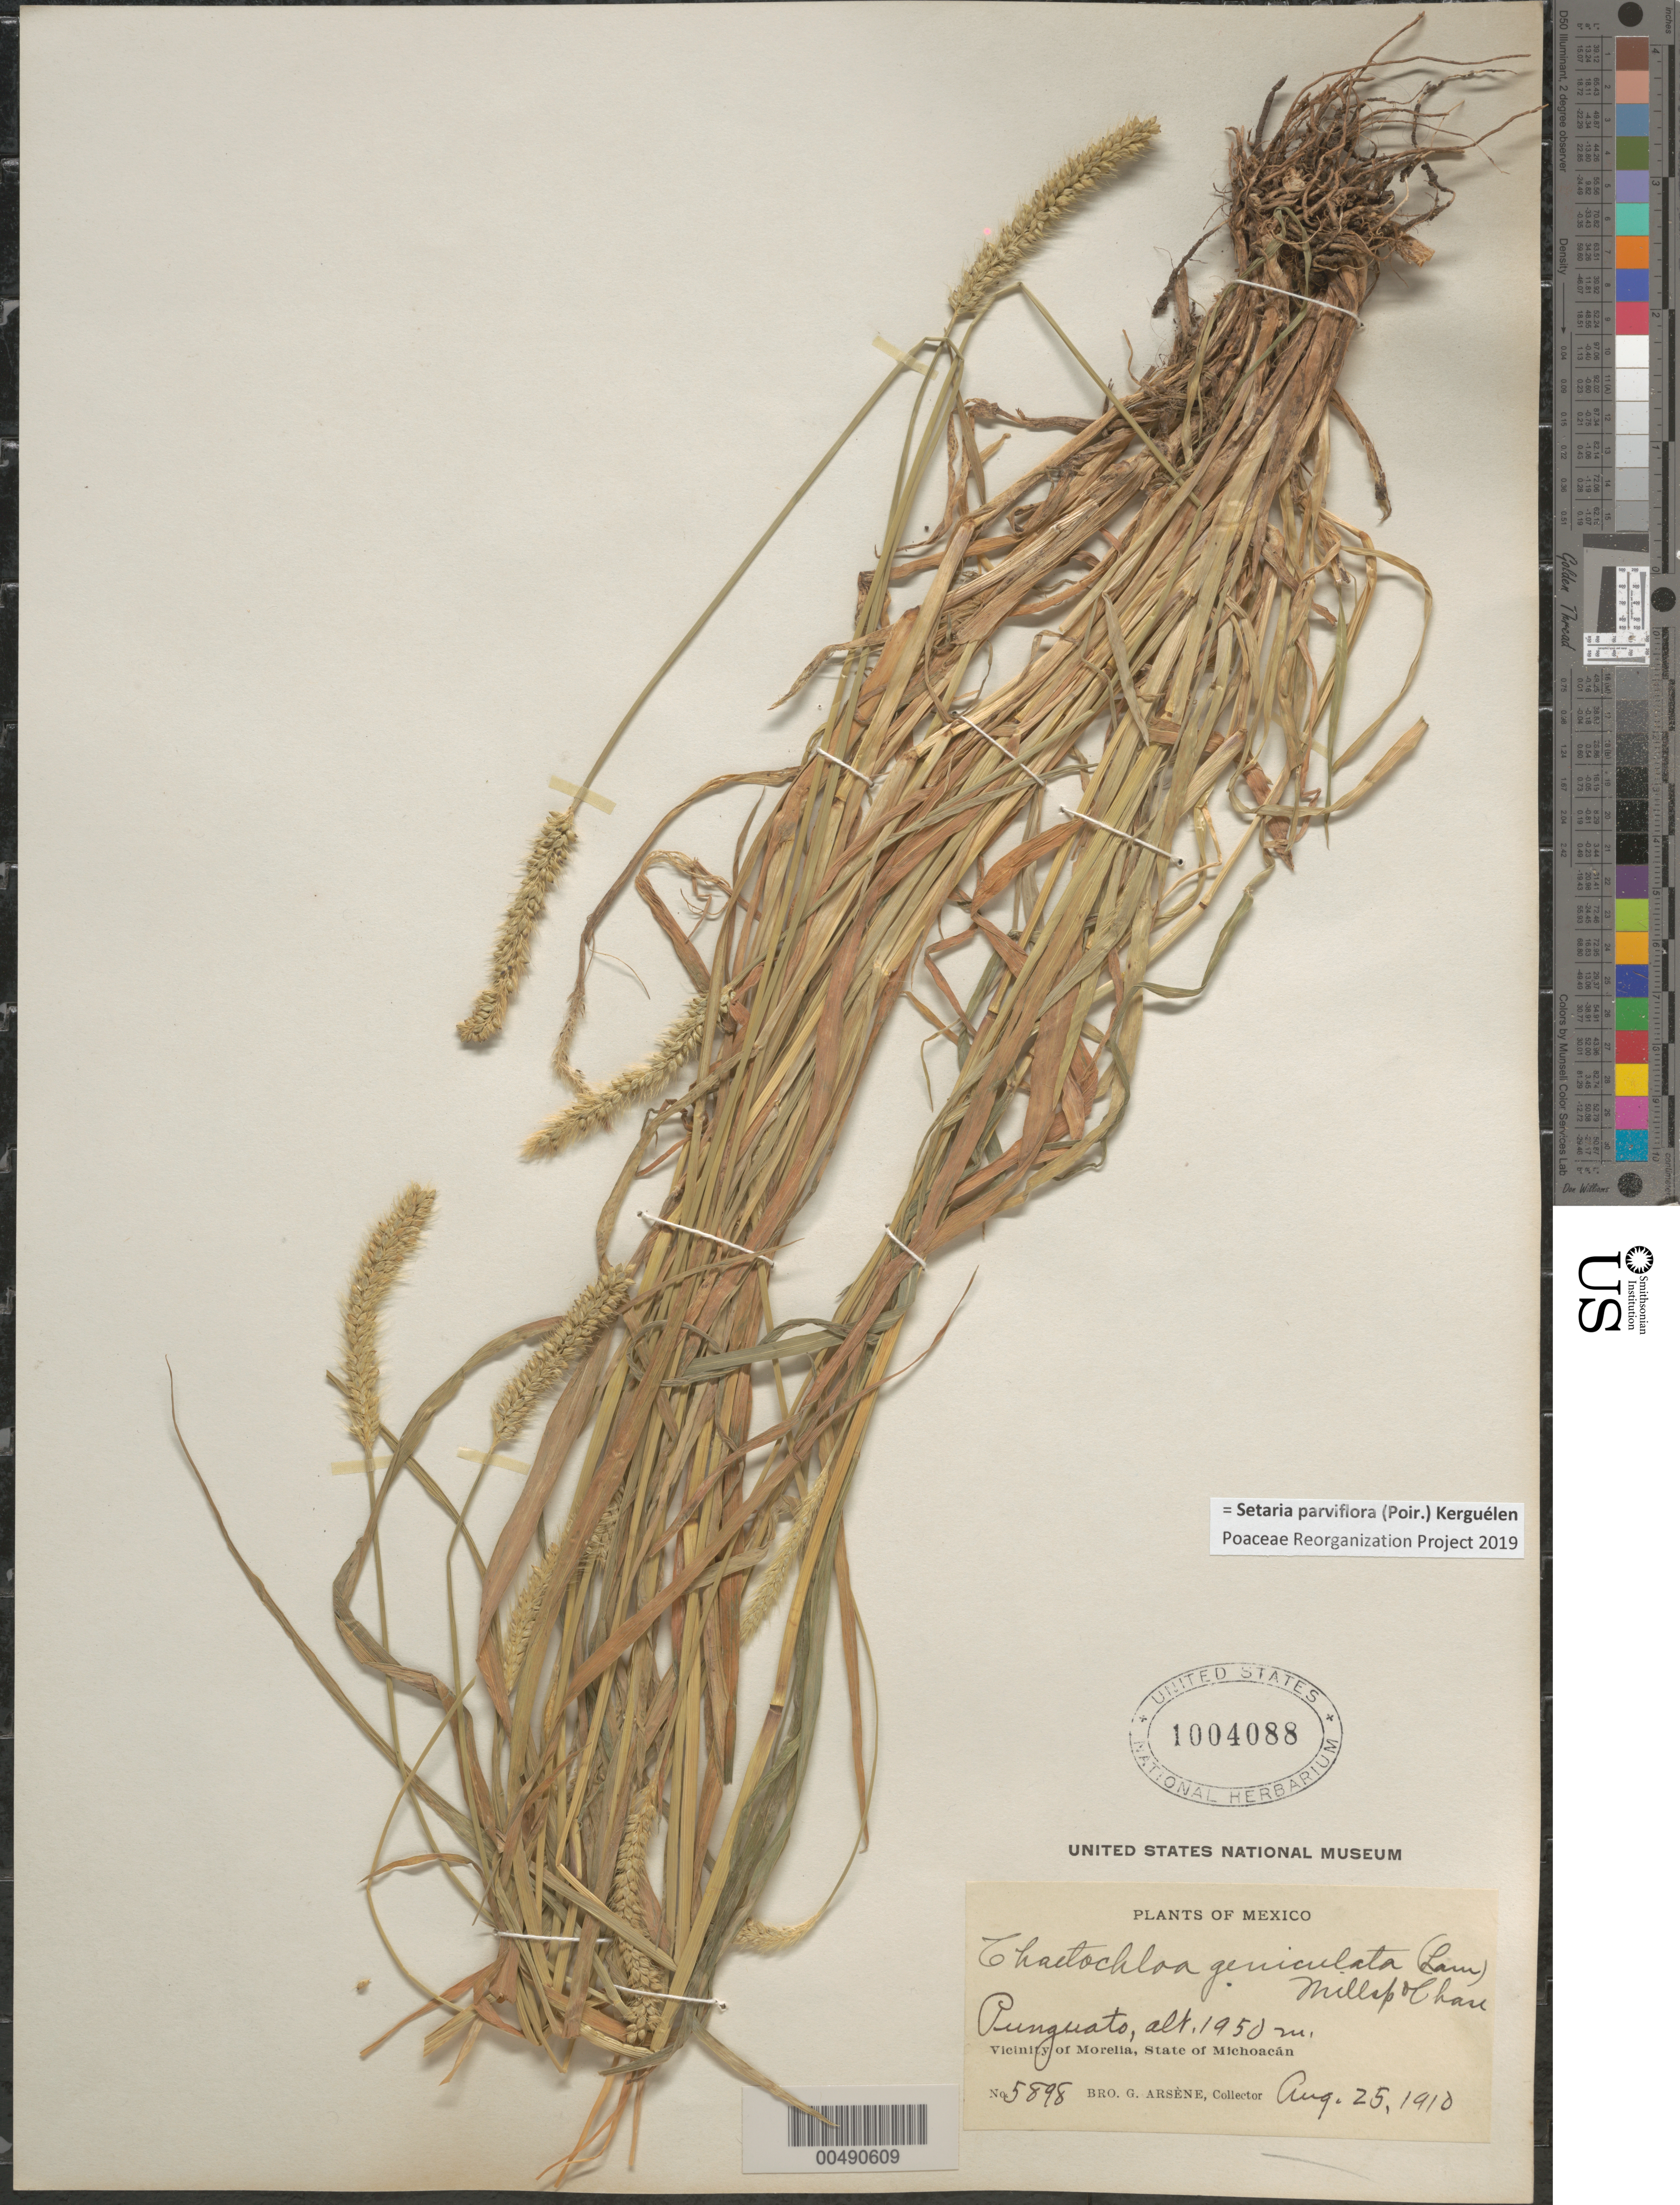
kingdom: Plantae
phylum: Tracheophyta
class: Liliopsida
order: Poales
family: Poaceae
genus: Setaria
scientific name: Setaria parviflora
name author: (Poir.) Kerguélen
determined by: Poaceae Reorganization Project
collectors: Bro. G. Arsène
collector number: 5898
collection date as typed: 25 Aug 1910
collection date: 1910-08-25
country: Mexico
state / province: Michoacán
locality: Punguato, vicinity of Morelia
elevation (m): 1950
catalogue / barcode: US 1004088